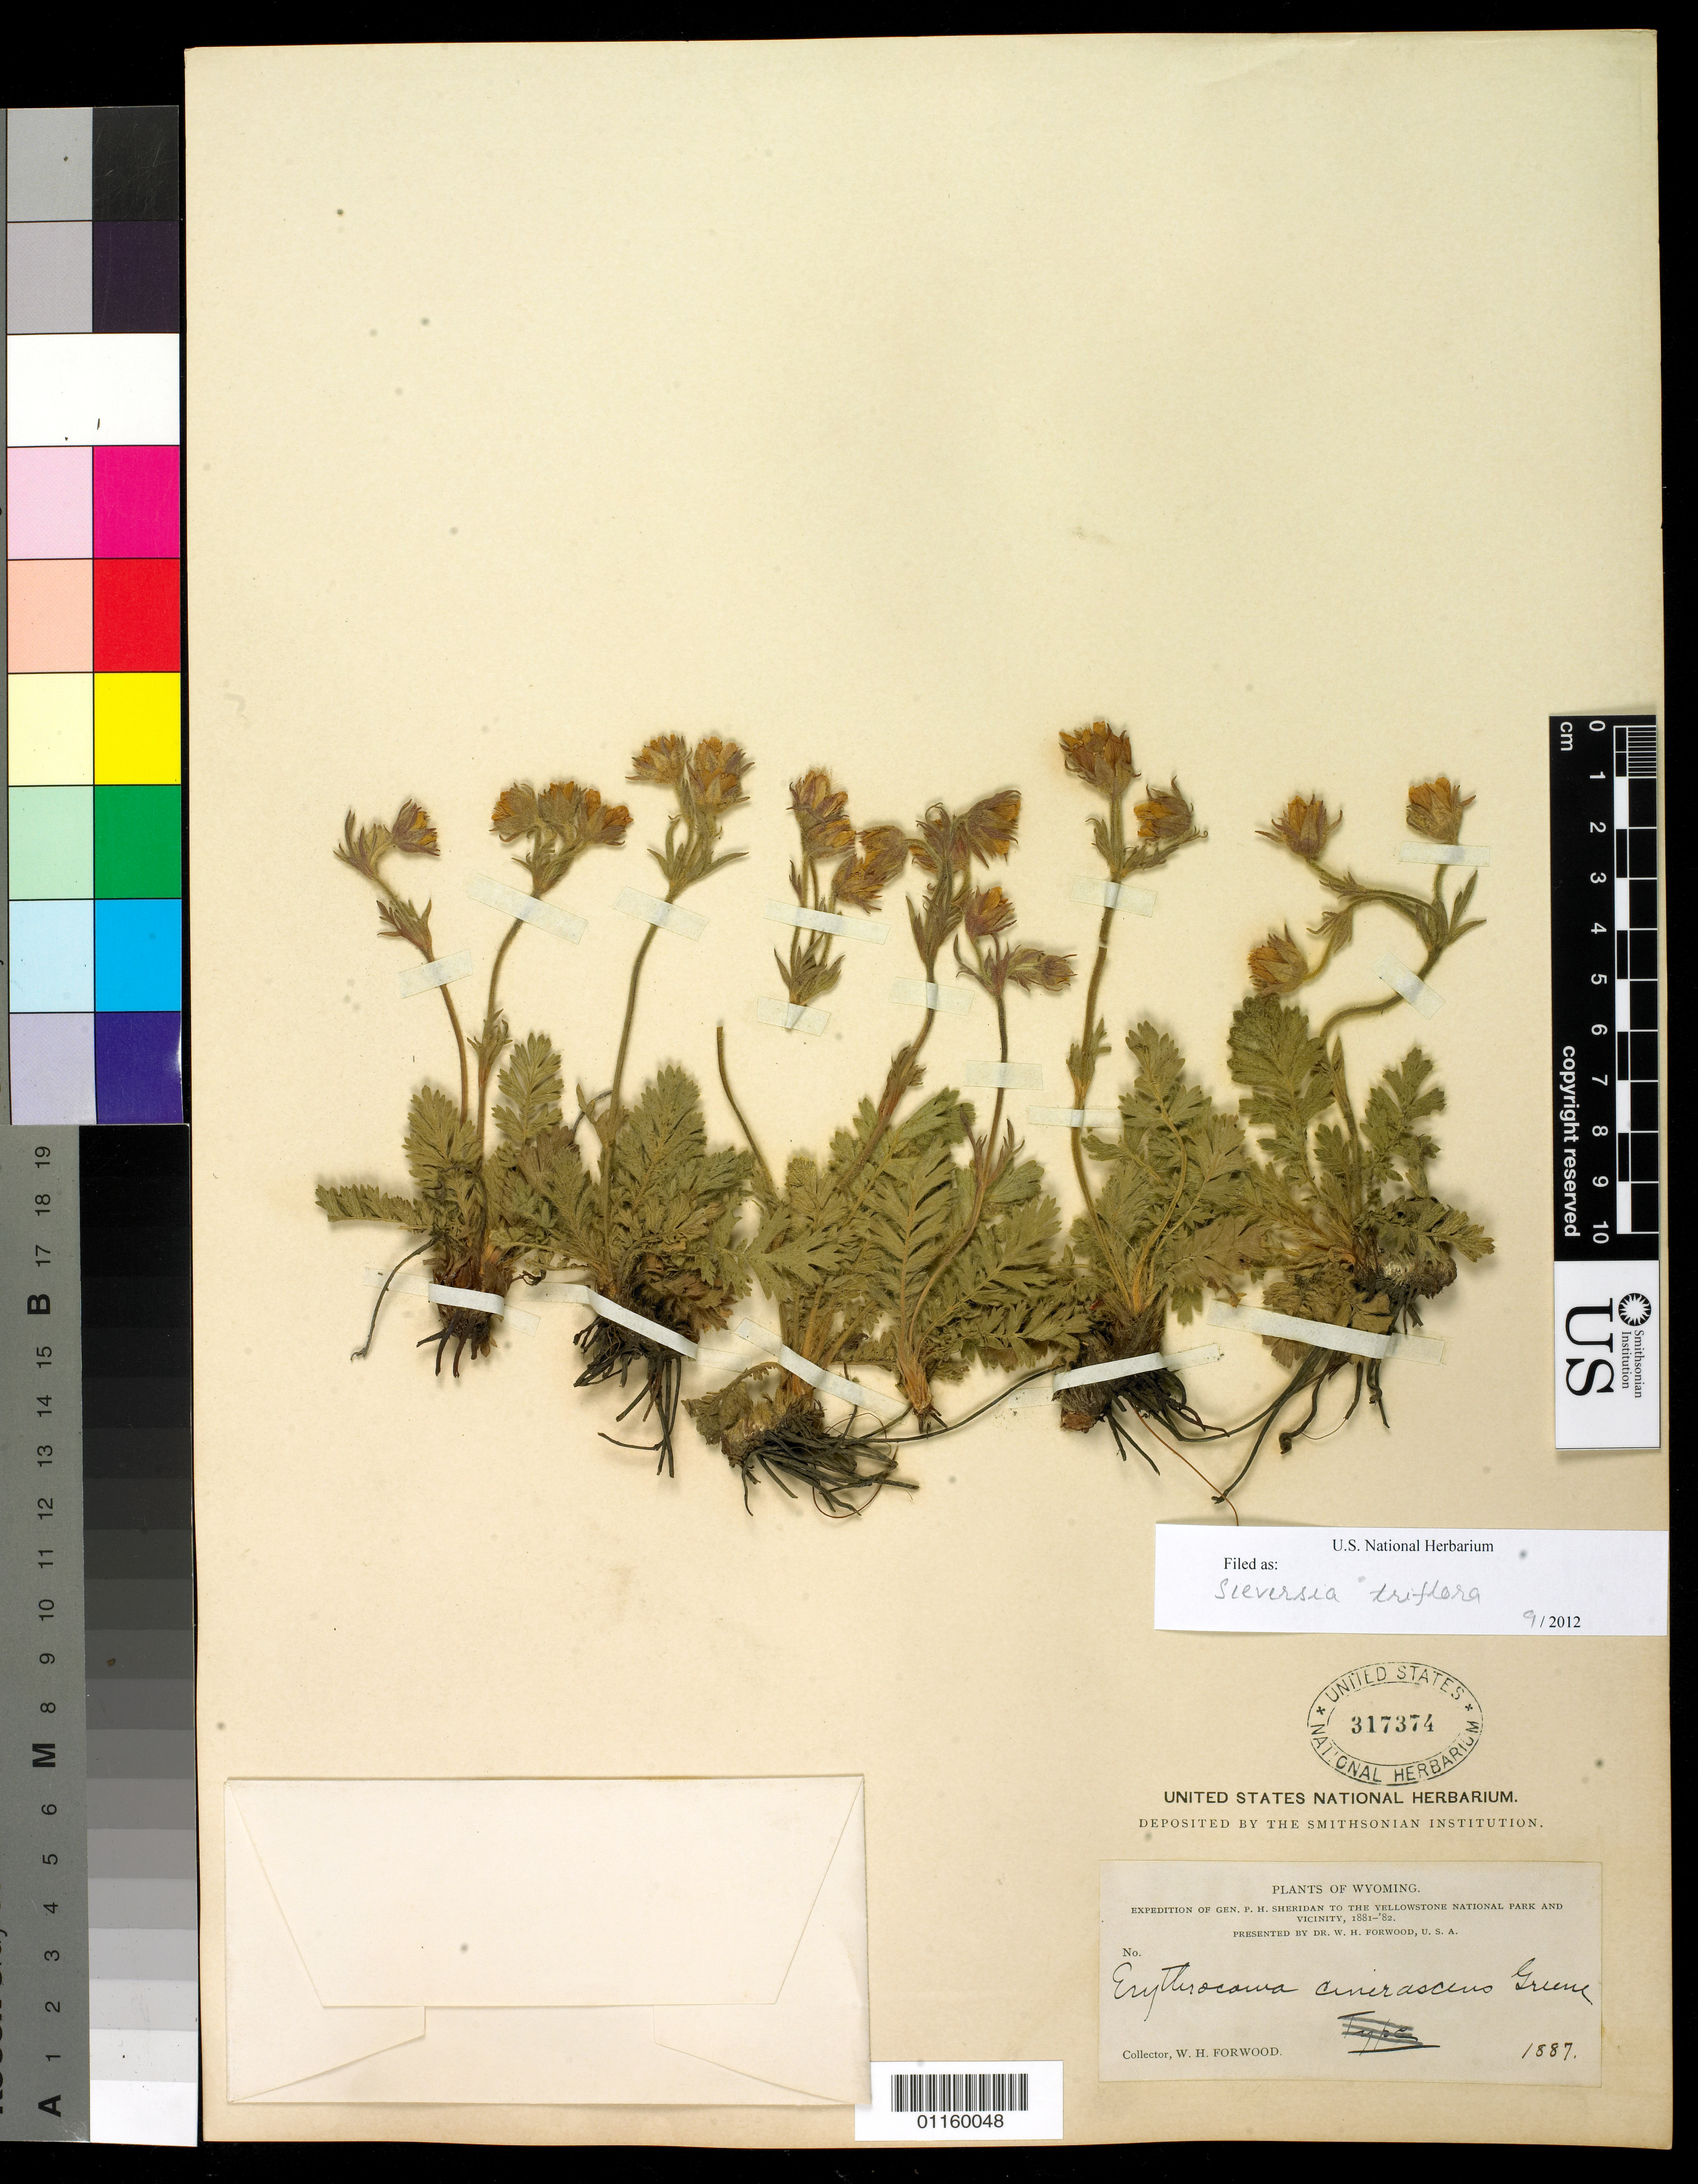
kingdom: Plantae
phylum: Tracheophyta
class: Magnoliopsida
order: Rosales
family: Rosaceae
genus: Geum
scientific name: Geum triflorum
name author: Pursh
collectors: W. Forwood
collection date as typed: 1887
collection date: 1887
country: United States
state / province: Wyoming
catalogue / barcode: US 317374